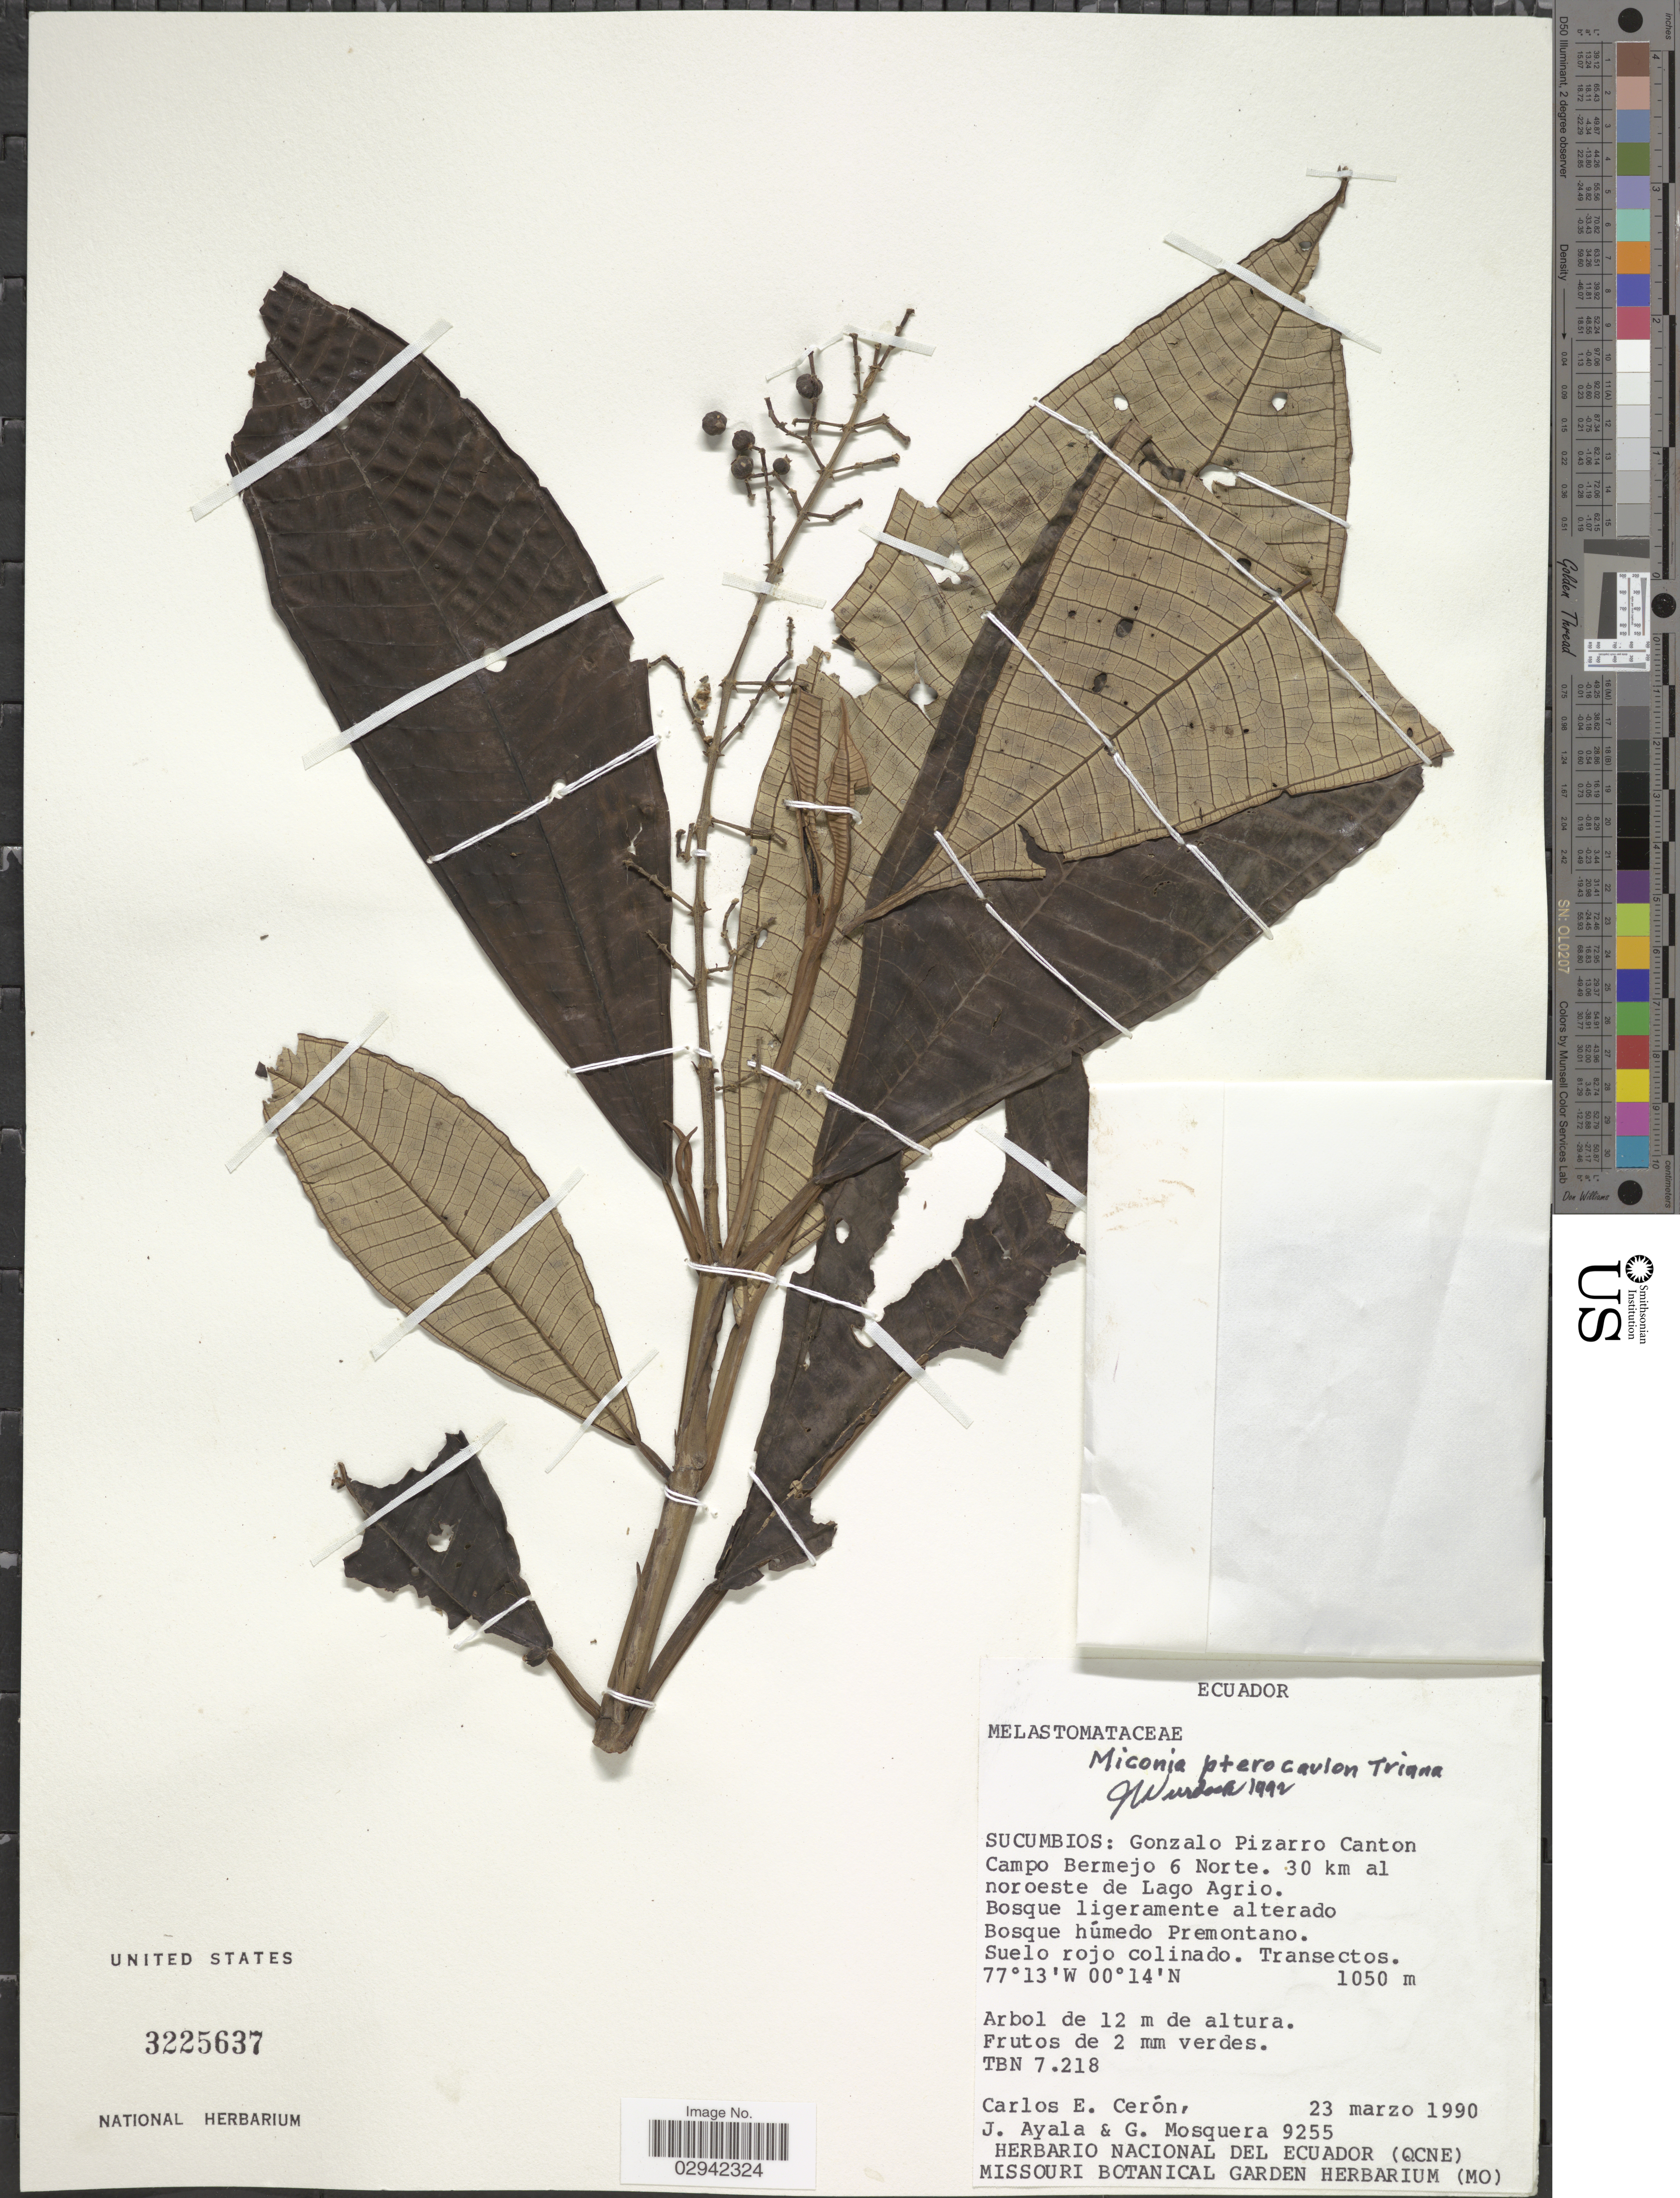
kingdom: Plantae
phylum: Tracheophyta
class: Magnoliopsida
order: Myrtales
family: Melastomataceae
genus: Miconia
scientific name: Miconia pterocaulon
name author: Triana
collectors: C. E. Cerón M., J. Ayala & G. Mosquera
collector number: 9255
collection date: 1990-03-23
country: Ecuador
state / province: Sucumbíos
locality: Gonzalo Pizarro Canton Campo Bermejo 6 Norte. 30 km al noroeste del Lago Agrio.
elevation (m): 1050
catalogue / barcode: US 3225637